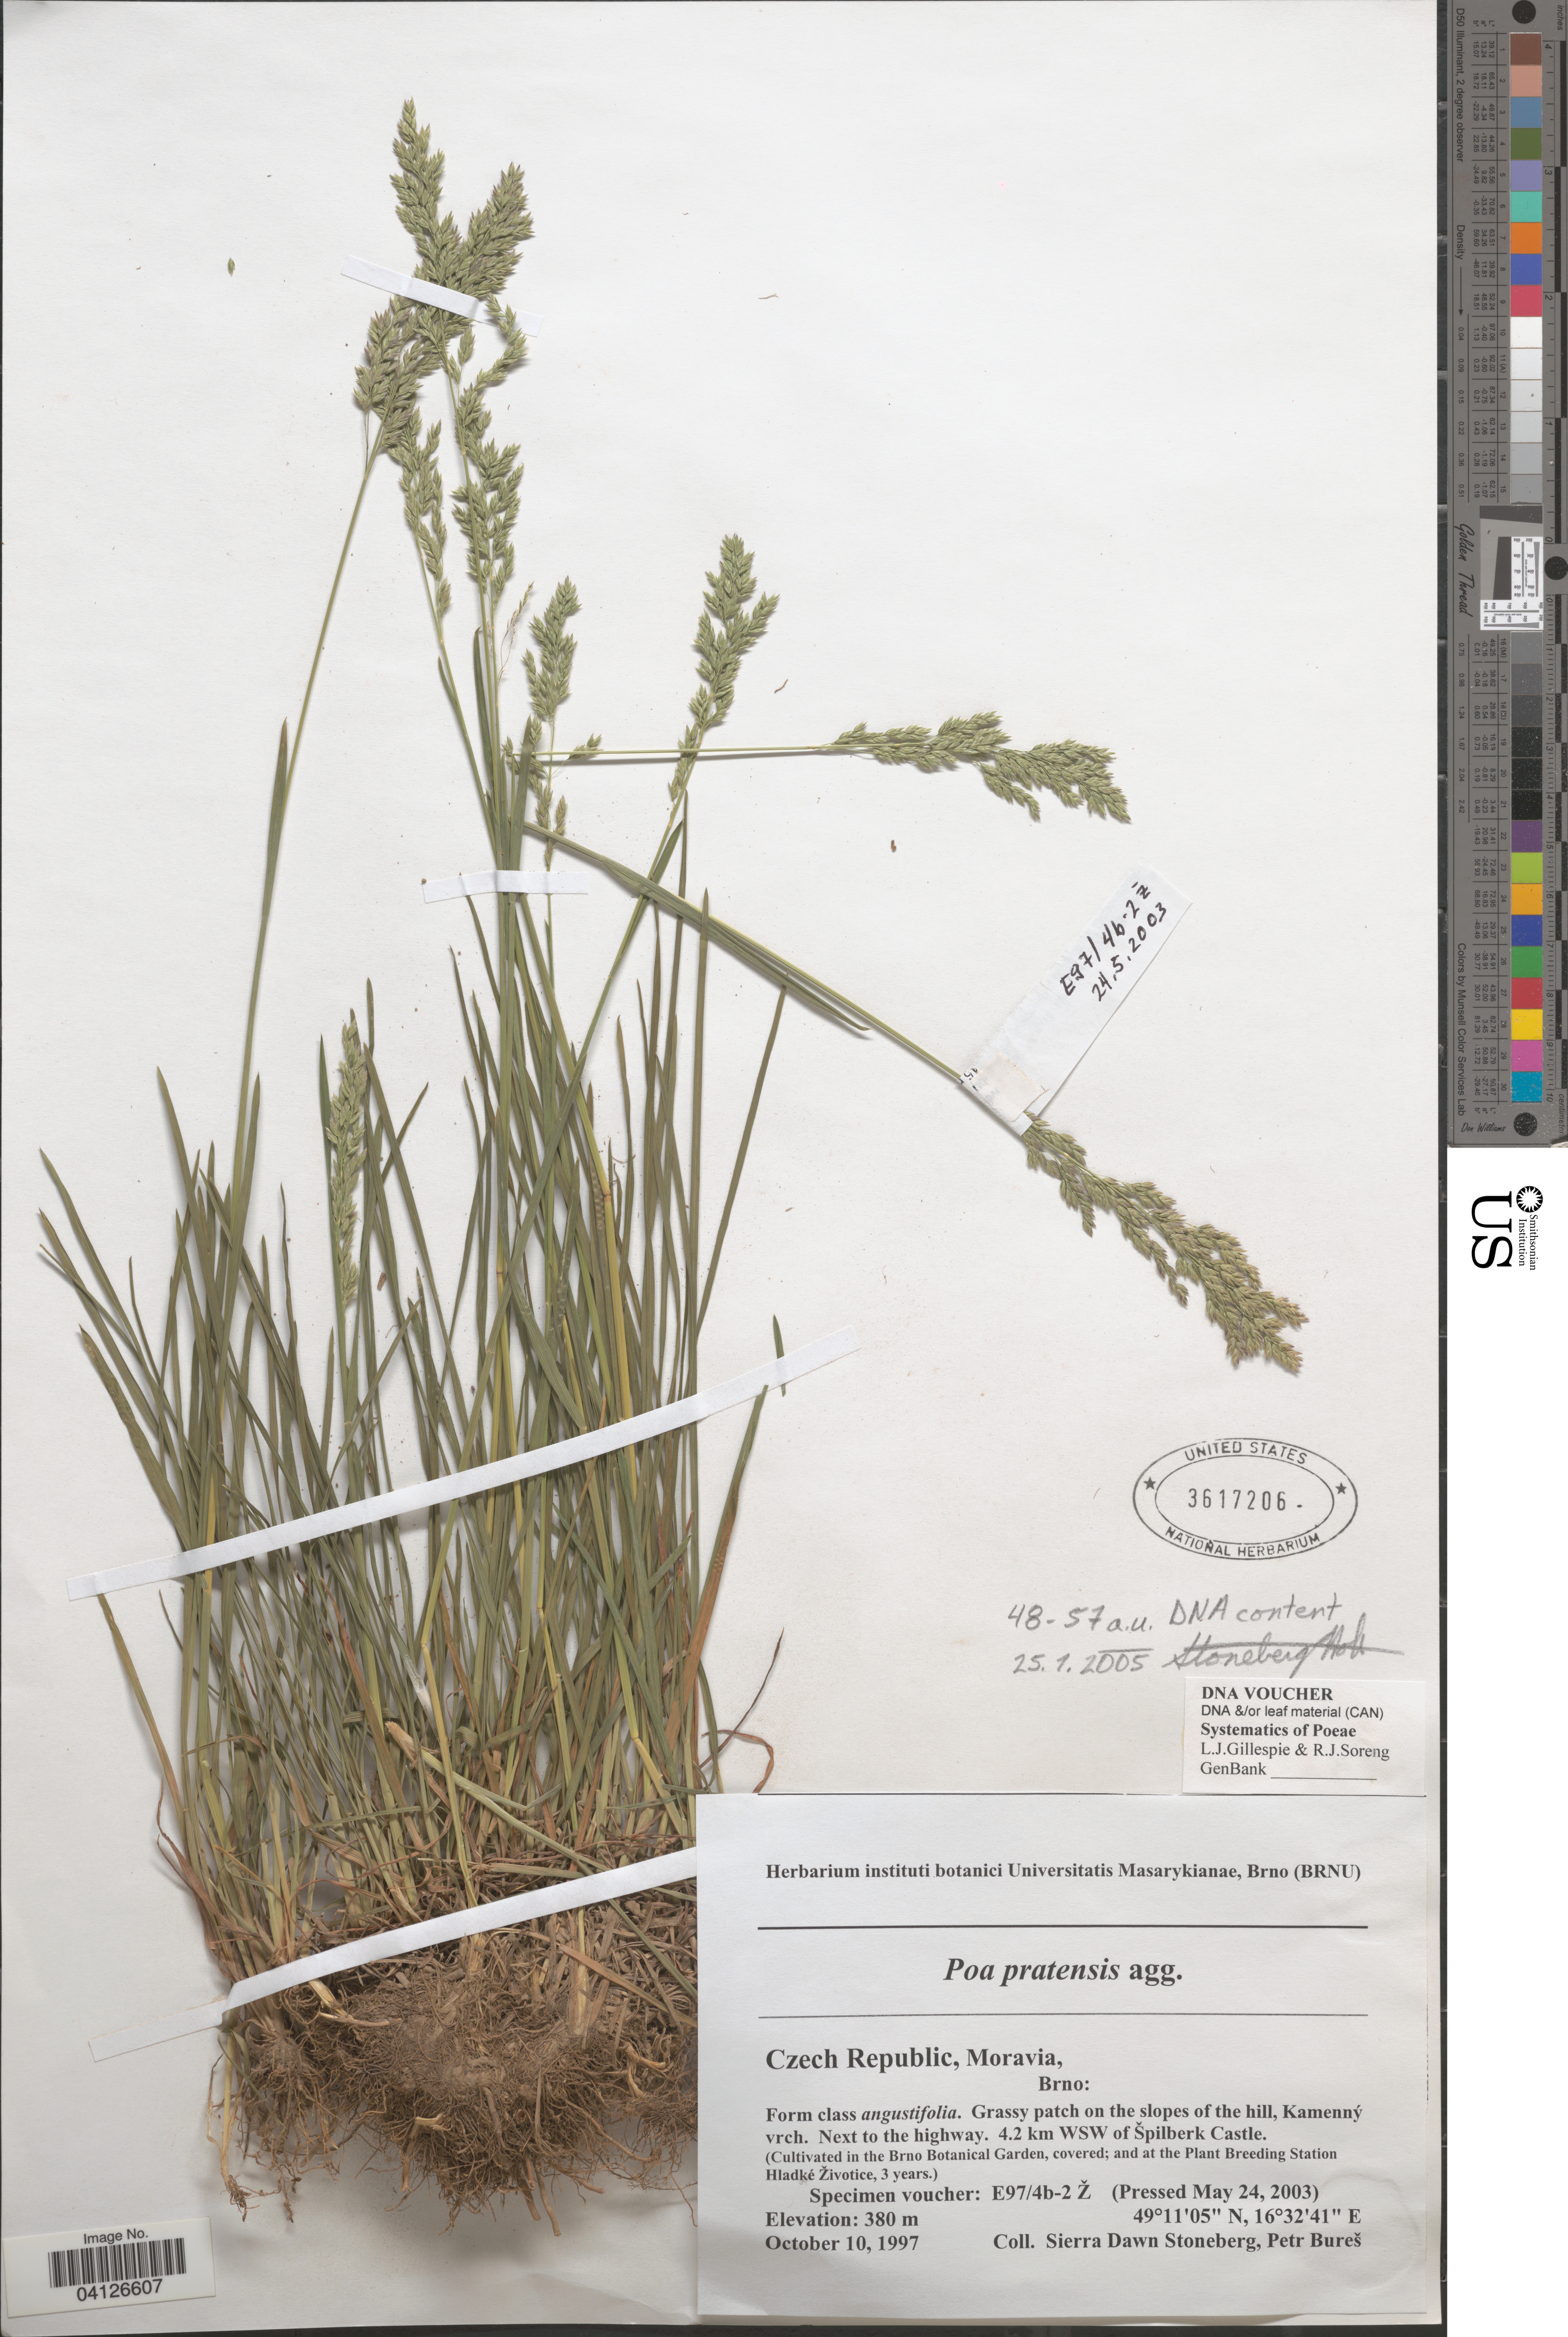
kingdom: Plantae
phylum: Tracheophyta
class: Liliopsida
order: Poales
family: Poaceae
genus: Poa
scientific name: Poa pratensis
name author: L.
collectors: Ex herb. instituti botanici Universitatis Masarykianae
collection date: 2003-05-24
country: Czechia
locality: (Cultivated in the Brno Botanical Garden, covered; and at the Plant Breeding Station Hladké Životice, 3 years.).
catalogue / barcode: US 3617206